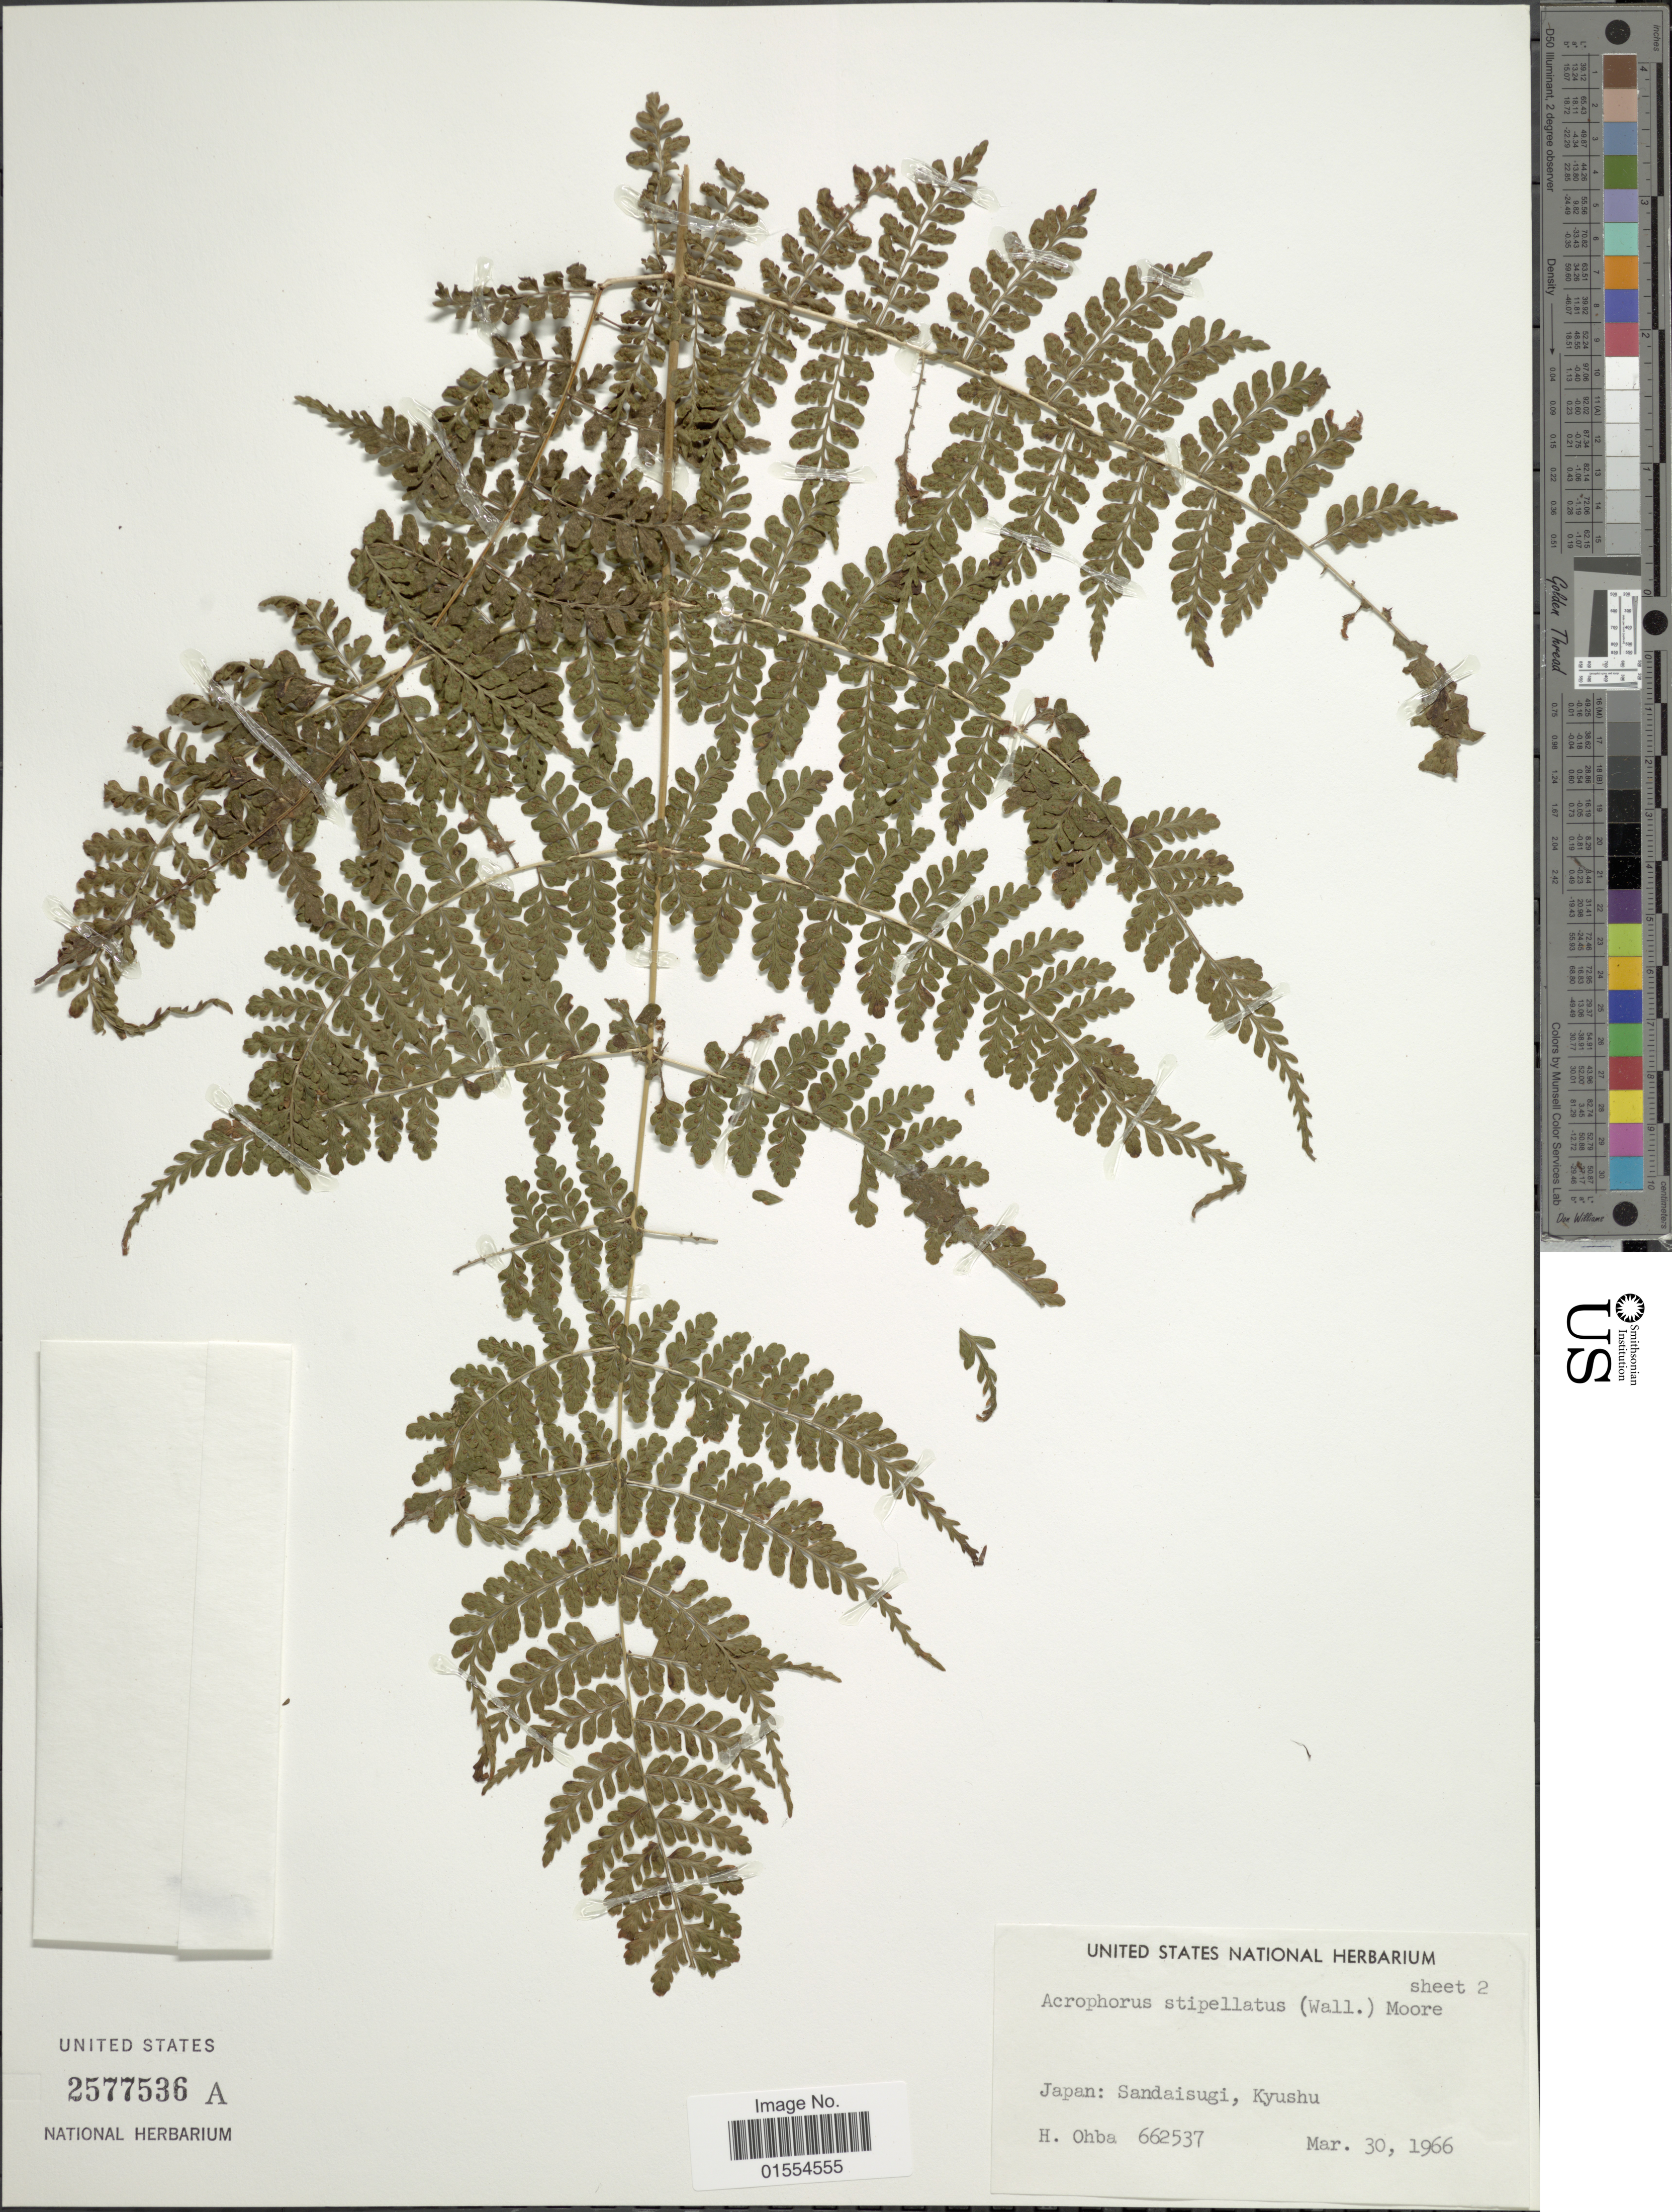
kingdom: Plantae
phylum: Tracheophyta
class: Polypodiopsida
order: Polypodiales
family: Dryopteridaceae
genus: Dryopteris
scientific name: Dryopteris nodosa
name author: (C. Presl) Li Bing Zhang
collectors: H. Ohba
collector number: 662537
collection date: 1966-03-30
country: Japan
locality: Japan: Sandaisugi, Kyushu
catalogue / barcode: US 2577536A